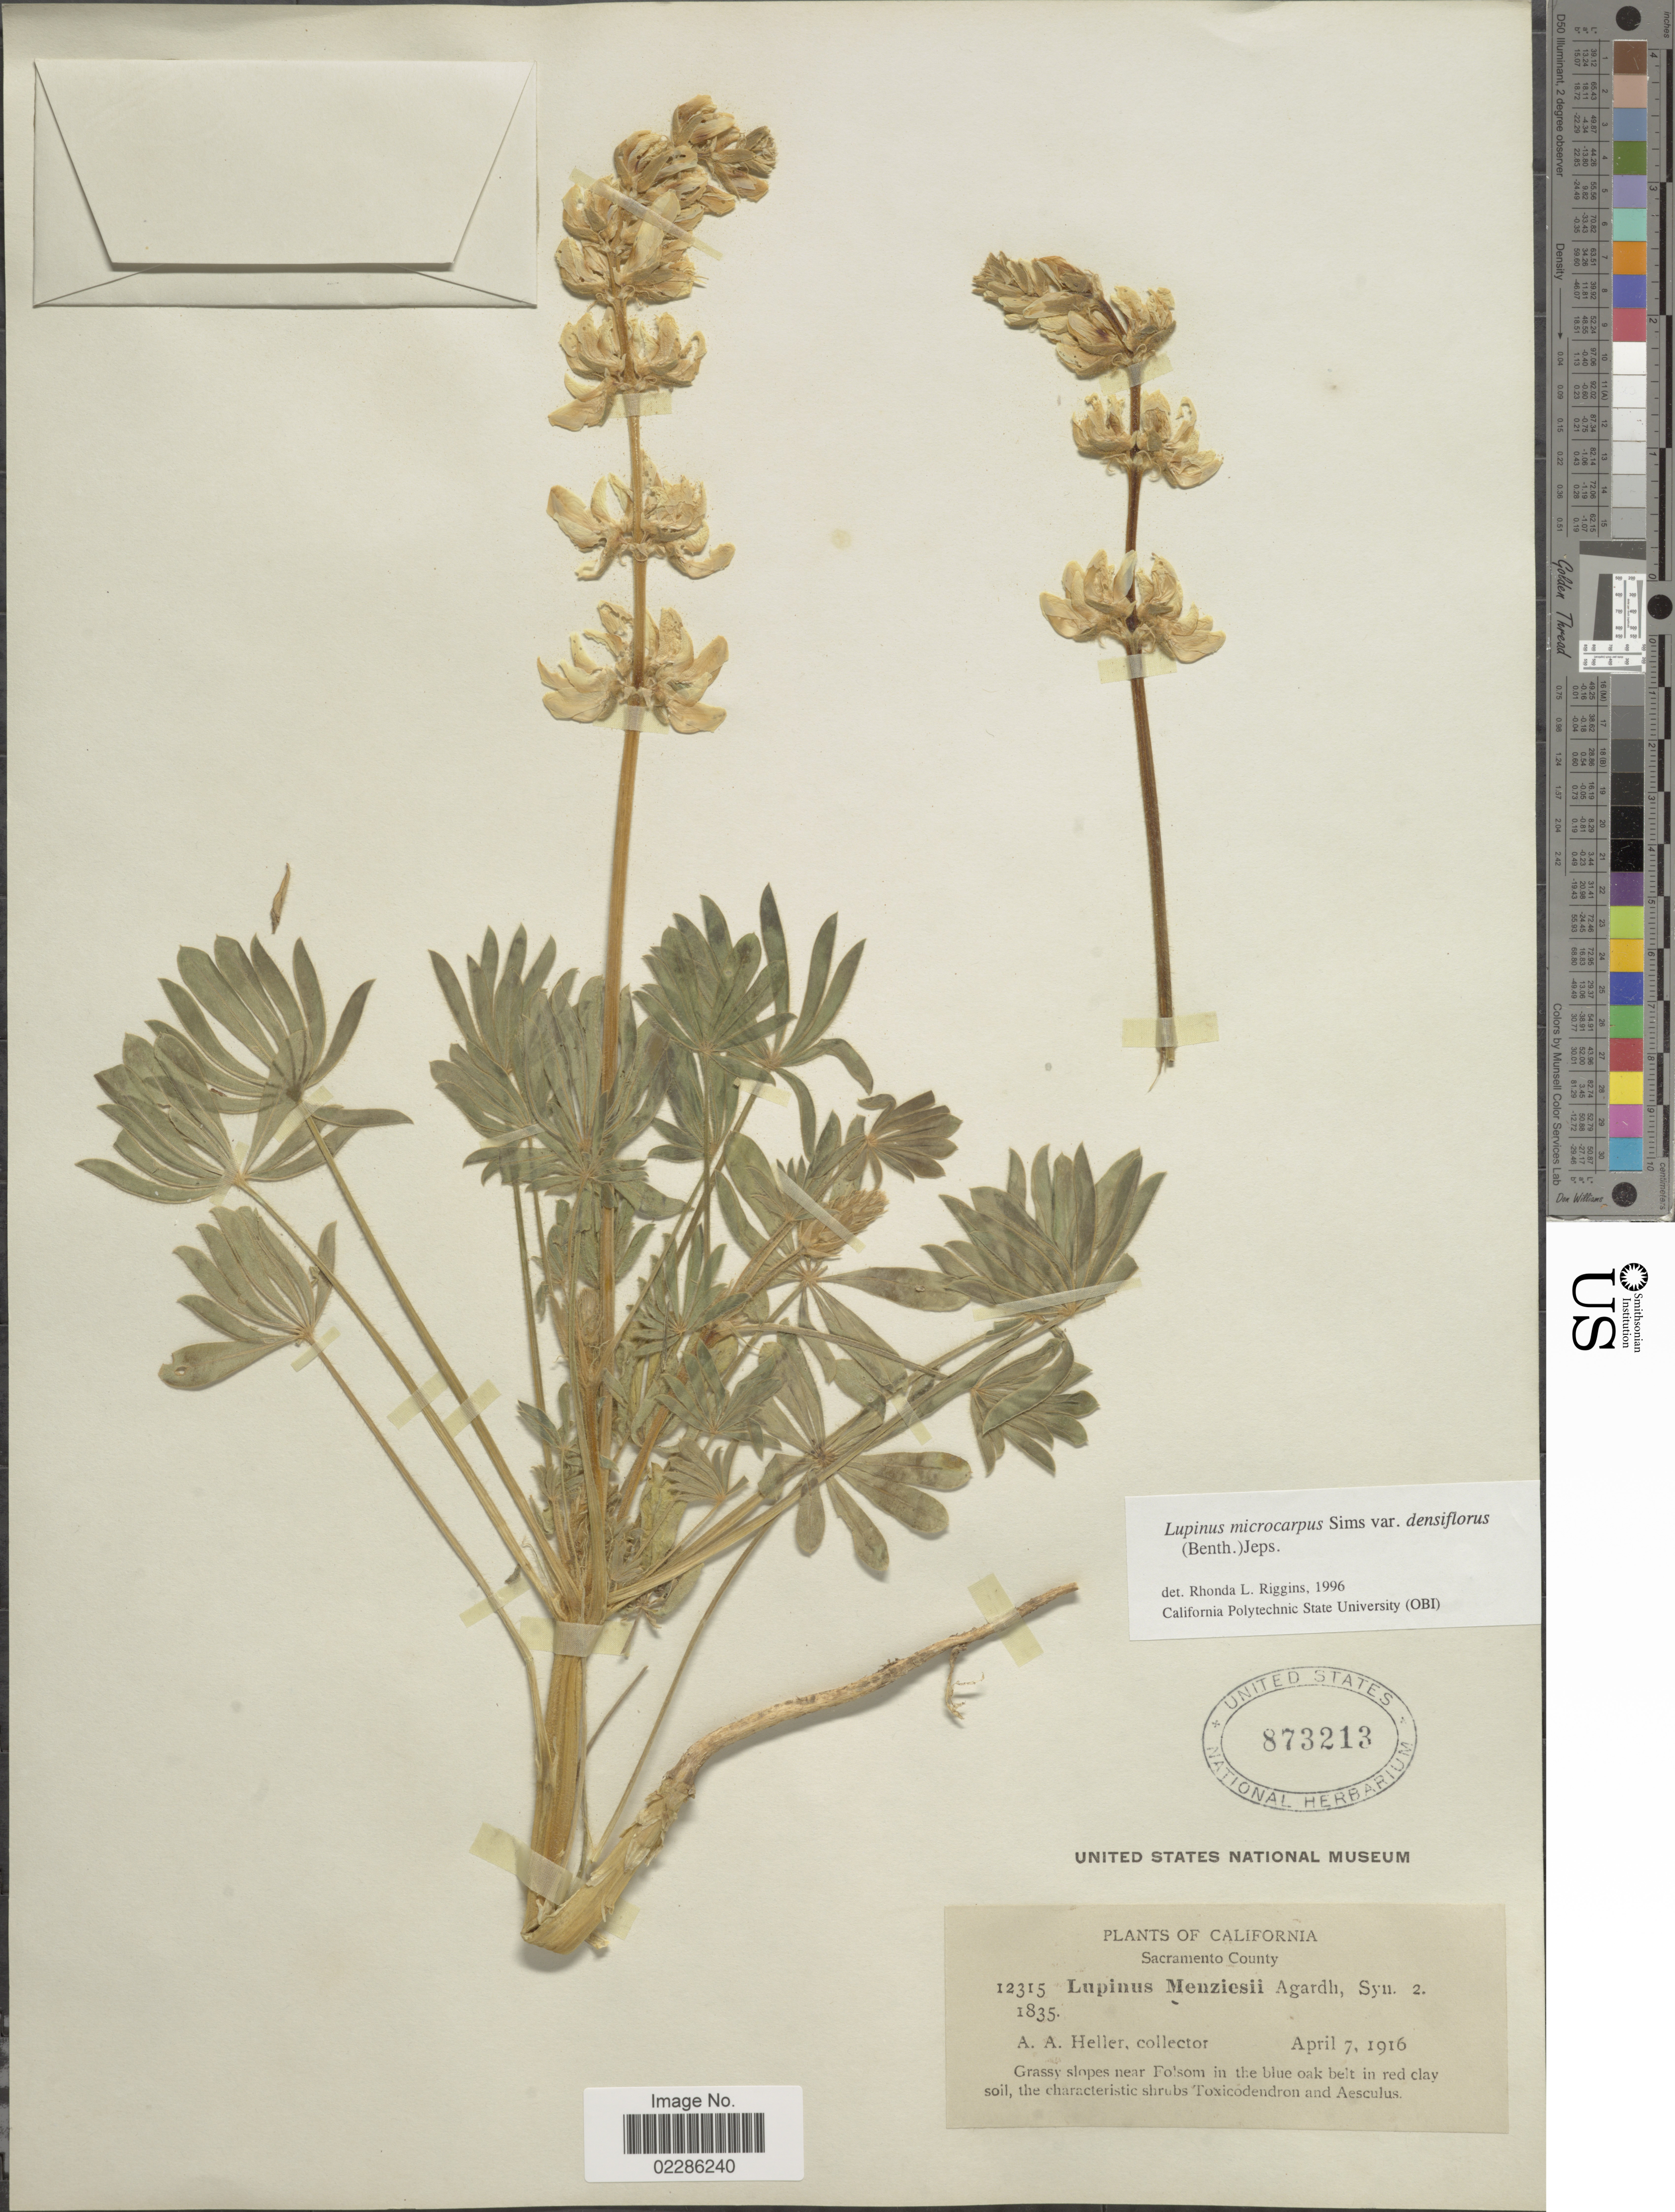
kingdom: Plantae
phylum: Tracheophyta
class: Magnoliopsida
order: Fabales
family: Fabaceae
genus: Lupinus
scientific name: Lupinus microcarpus var. densiflorus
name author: (Benth.) Jeps.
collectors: A. A. Heller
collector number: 12315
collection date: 1916-04-07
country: United States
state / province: California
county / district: Sacramento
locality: Sacramento County, Grassy slopes near Folsom in the blue oak belt in red clay soil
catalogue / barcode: US 873213